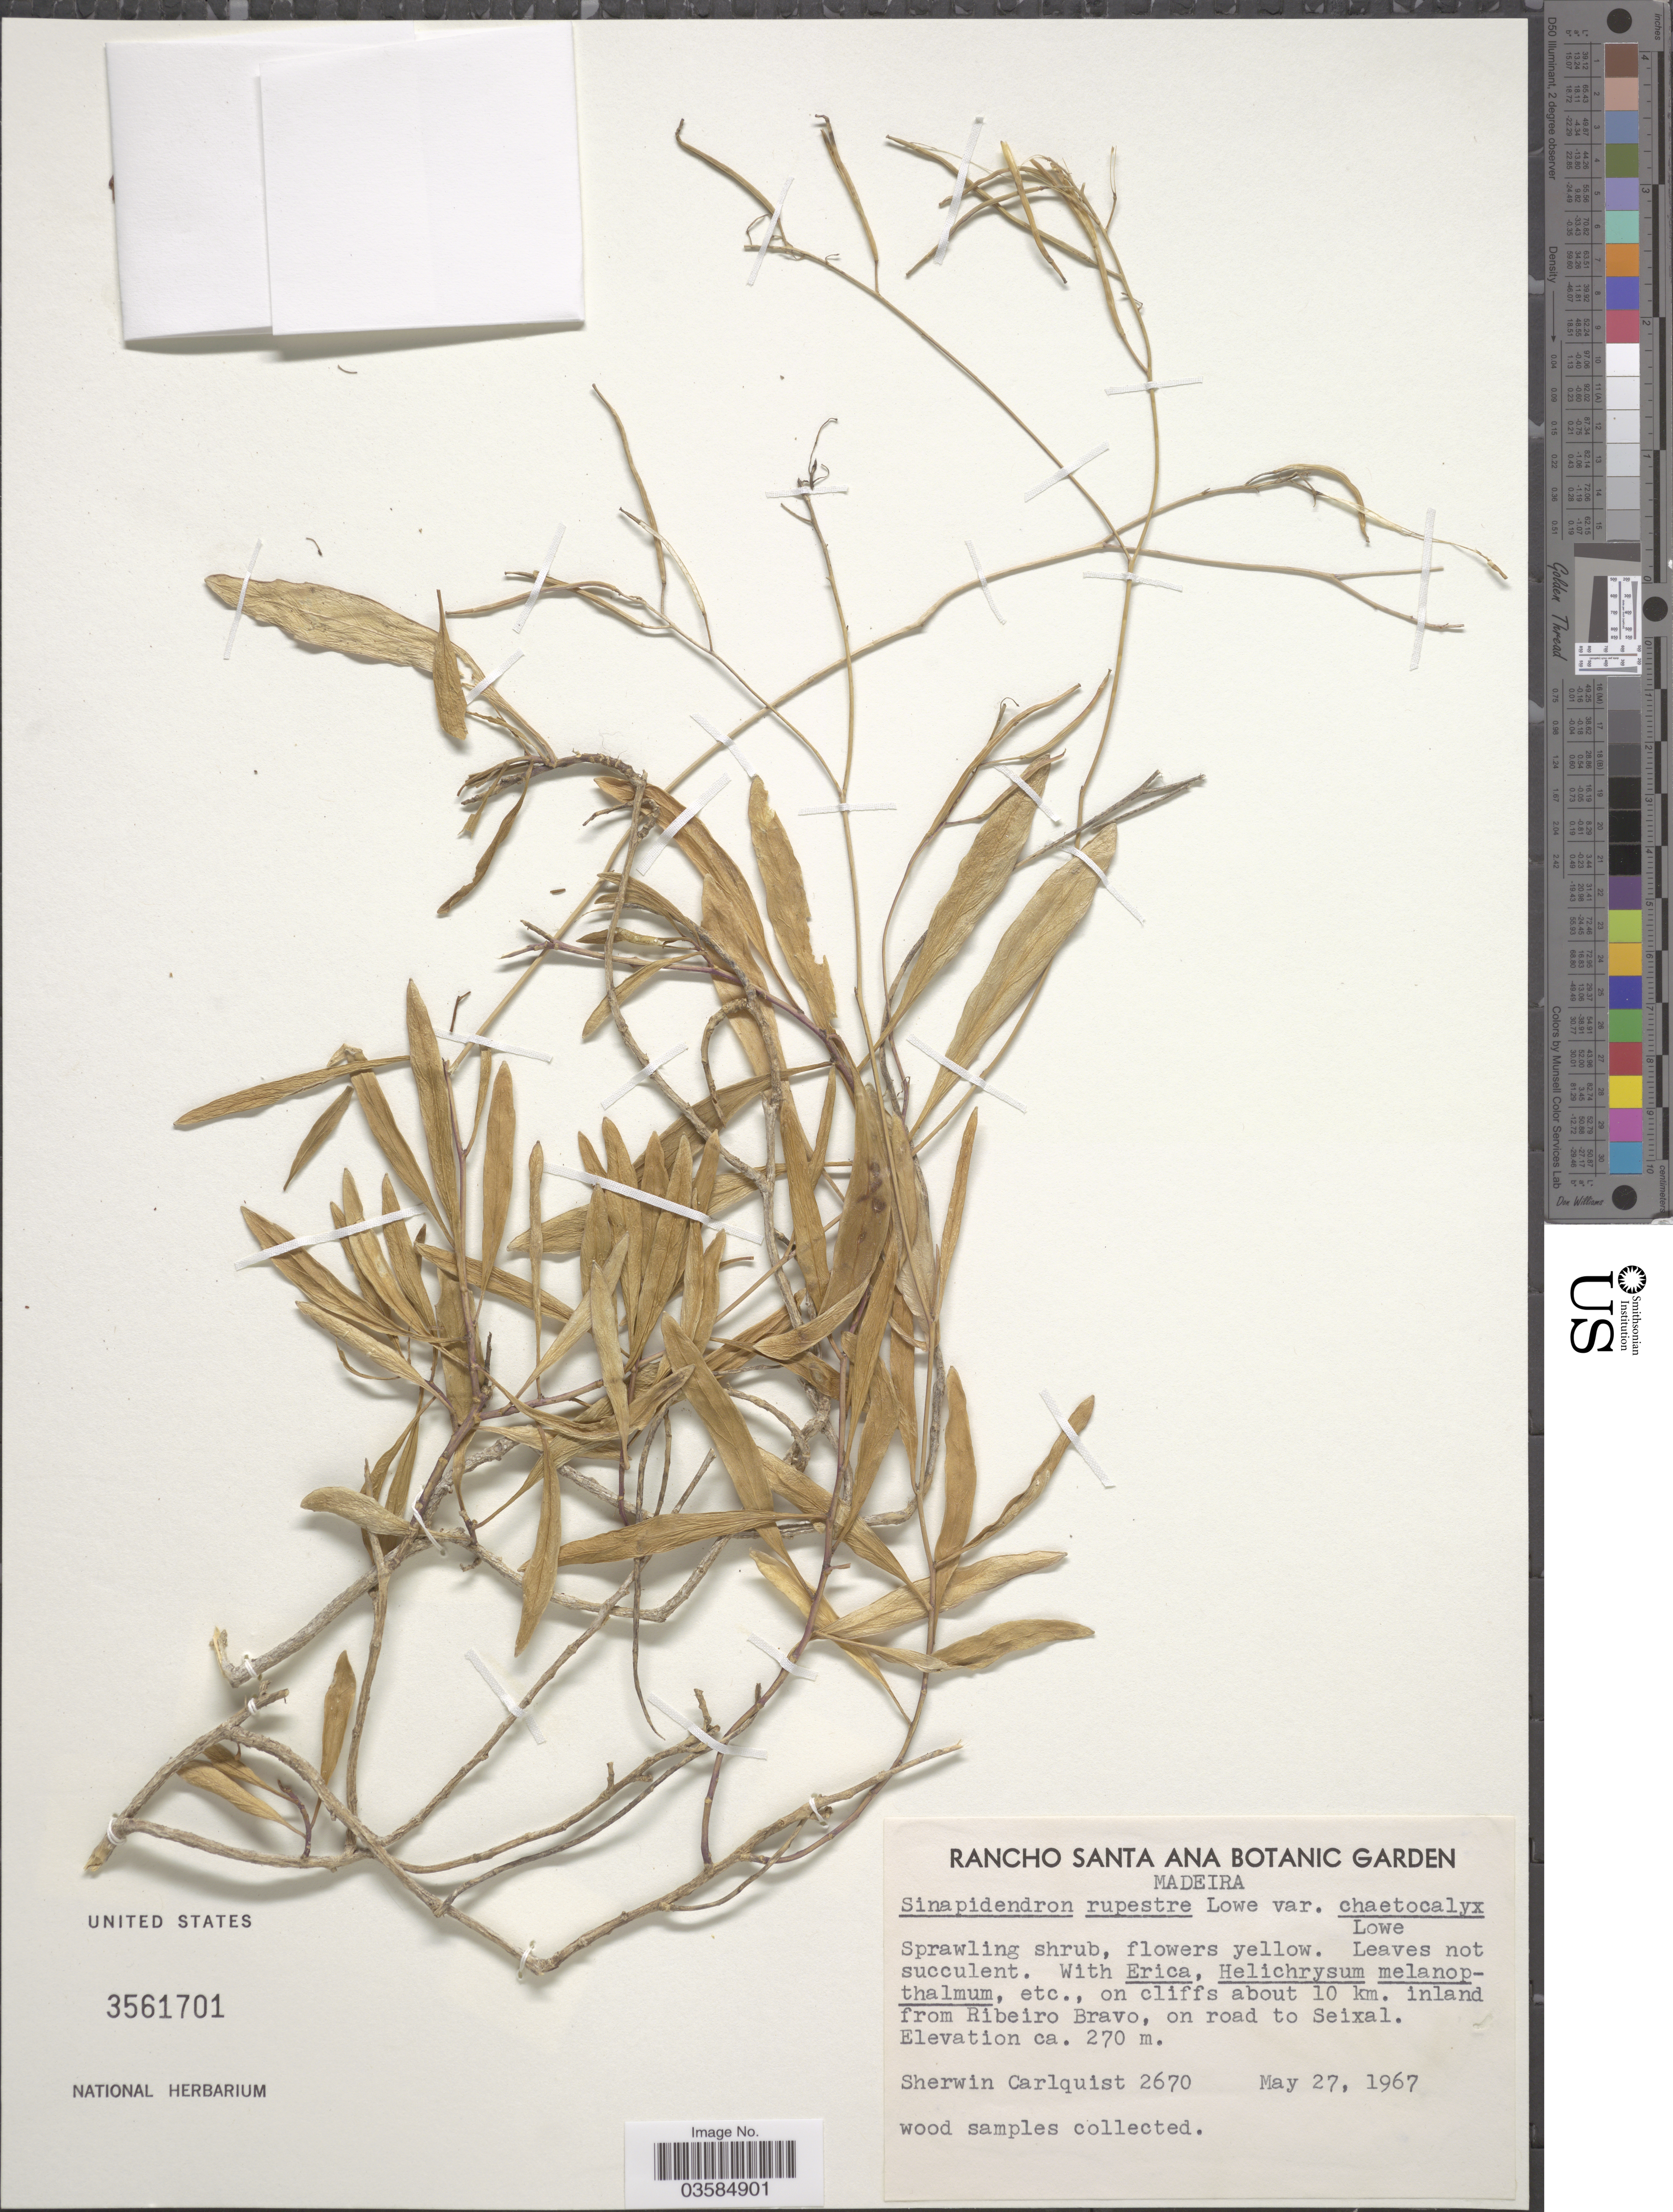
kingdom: Plantae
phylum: Tracheophyta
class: Magnoliopsida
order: Brassicales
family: Brassicaceae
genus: Sinapidendron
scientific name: Sinapidendron rupestre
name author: Lowe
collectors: S. Carlquist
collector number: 2670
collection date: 1967-05-27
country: Portugal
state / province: Madeira (Aut. Reg.)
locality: On cliffs about 10 km. inland from Ribeiro Bravo, on road to Seixal.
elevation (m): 270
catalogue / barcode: US 3561701